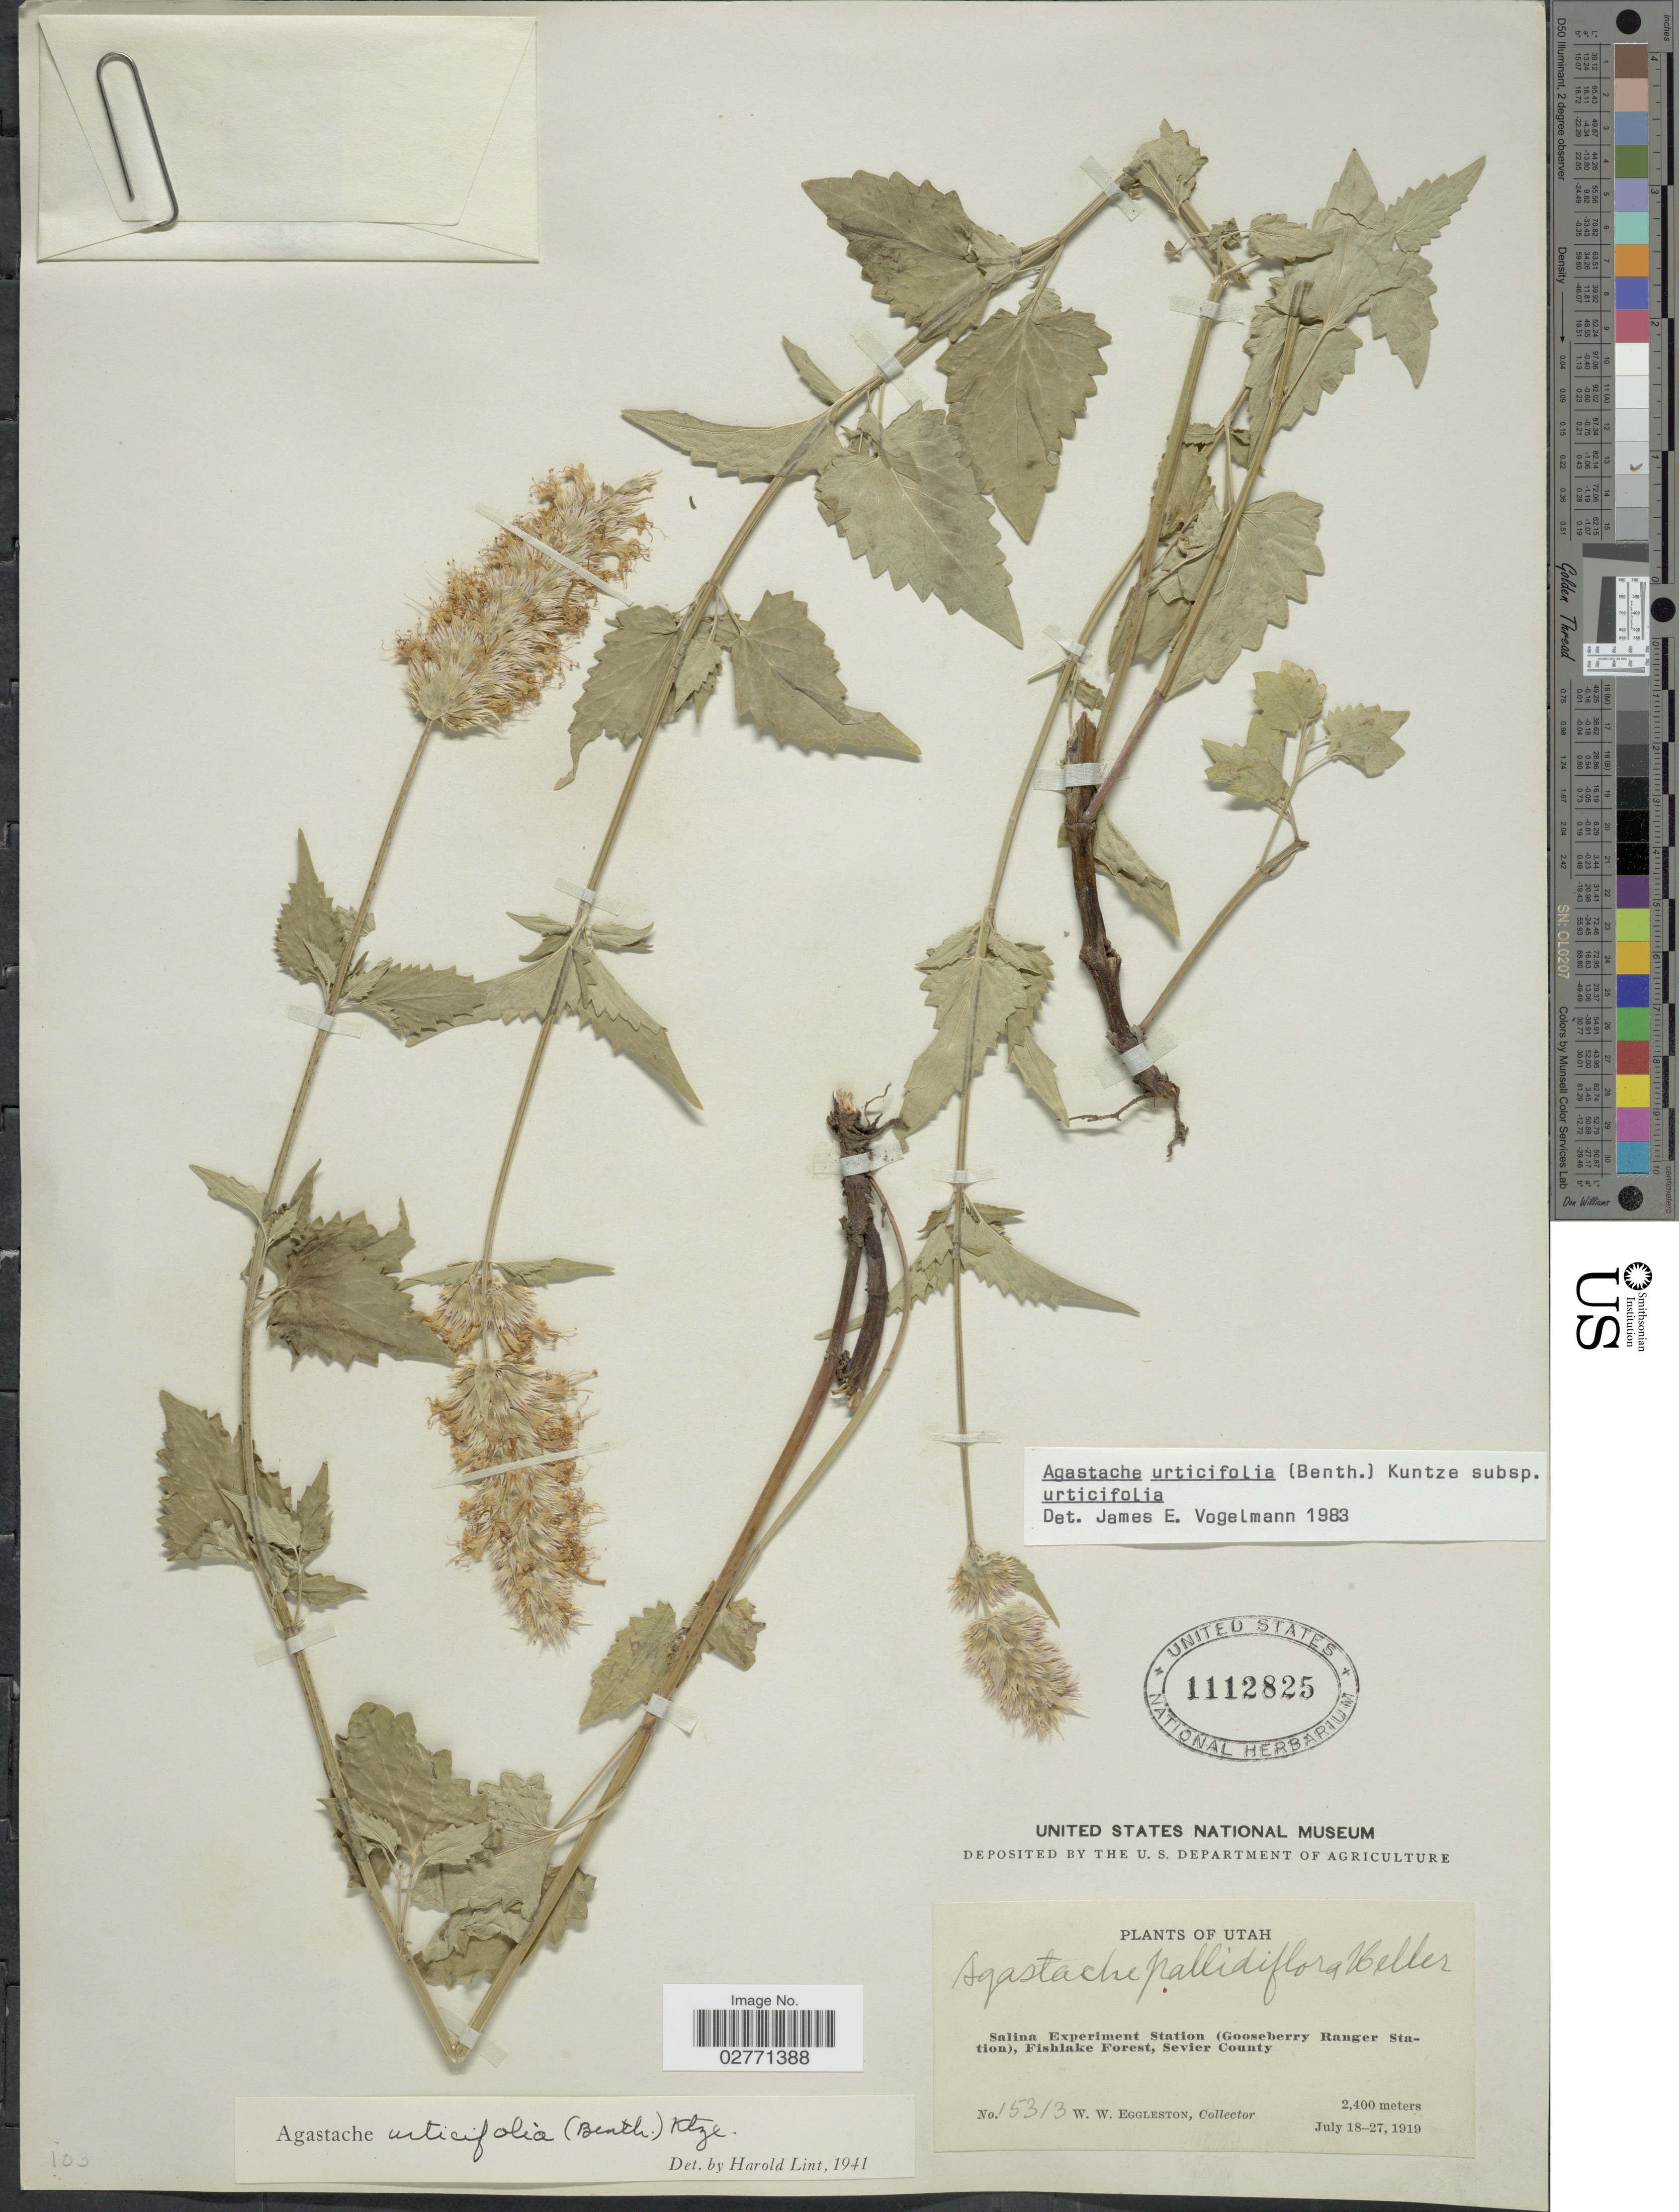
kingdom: Plantae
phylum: Tracheophyta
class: Magnoliopsida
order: Lamiales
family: Lamiaceae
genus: Agastache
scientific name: Agastache urticifolia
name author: (Benth.) Kuntze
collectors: W. W. Eggleston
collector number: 15313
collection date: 1919-07-18/1919-07-27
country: United States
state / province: Utah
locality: Salina Experiment Station (Gooseberry Ranger Station), Fishlake Forest, Sevier County.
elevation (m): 2400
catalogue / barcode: US 1112825